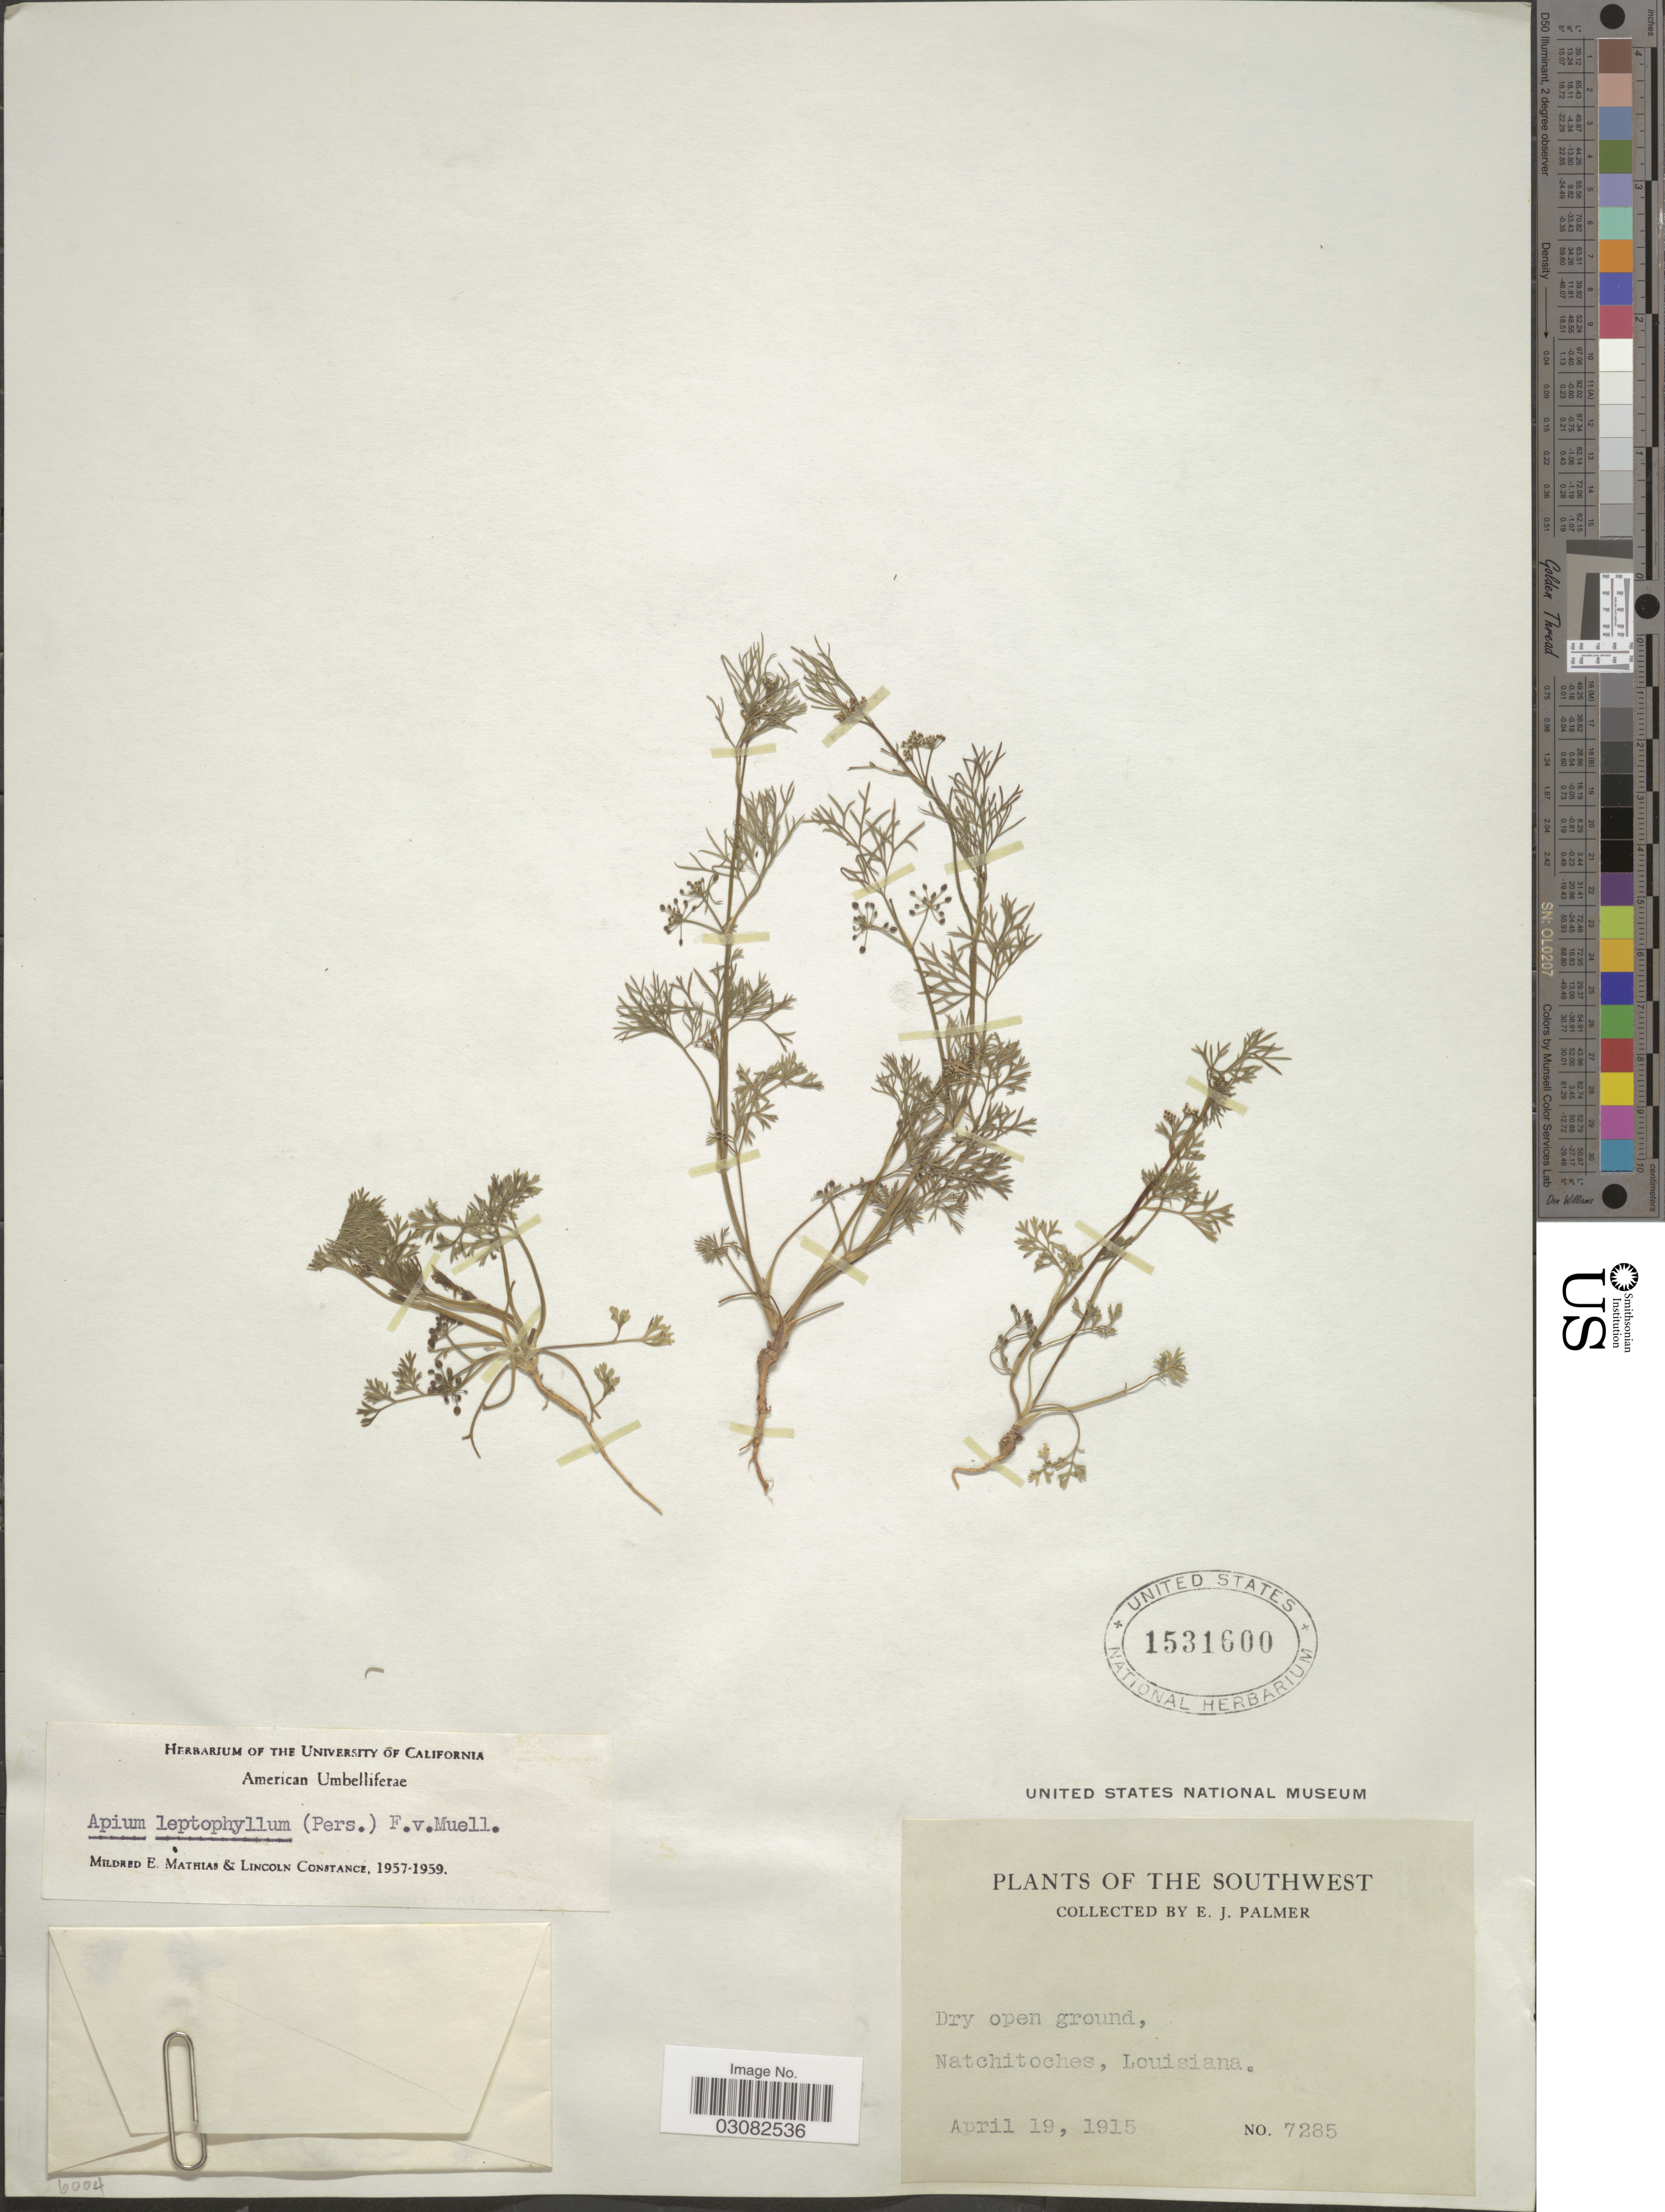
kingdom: Plantae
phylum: Tracheophyta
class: Magnoliopsida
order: Apiales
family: Apiaceae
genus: Apium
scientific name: Apium leptophyllum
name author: (Pers.) F. Muell. ex Benth.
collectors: E. J. Palmer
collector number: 7285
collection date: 1915-04-19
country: United States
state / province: Louisiana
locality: The Southwest. Natchitoches, Louisiana.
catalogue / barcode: US 1531600